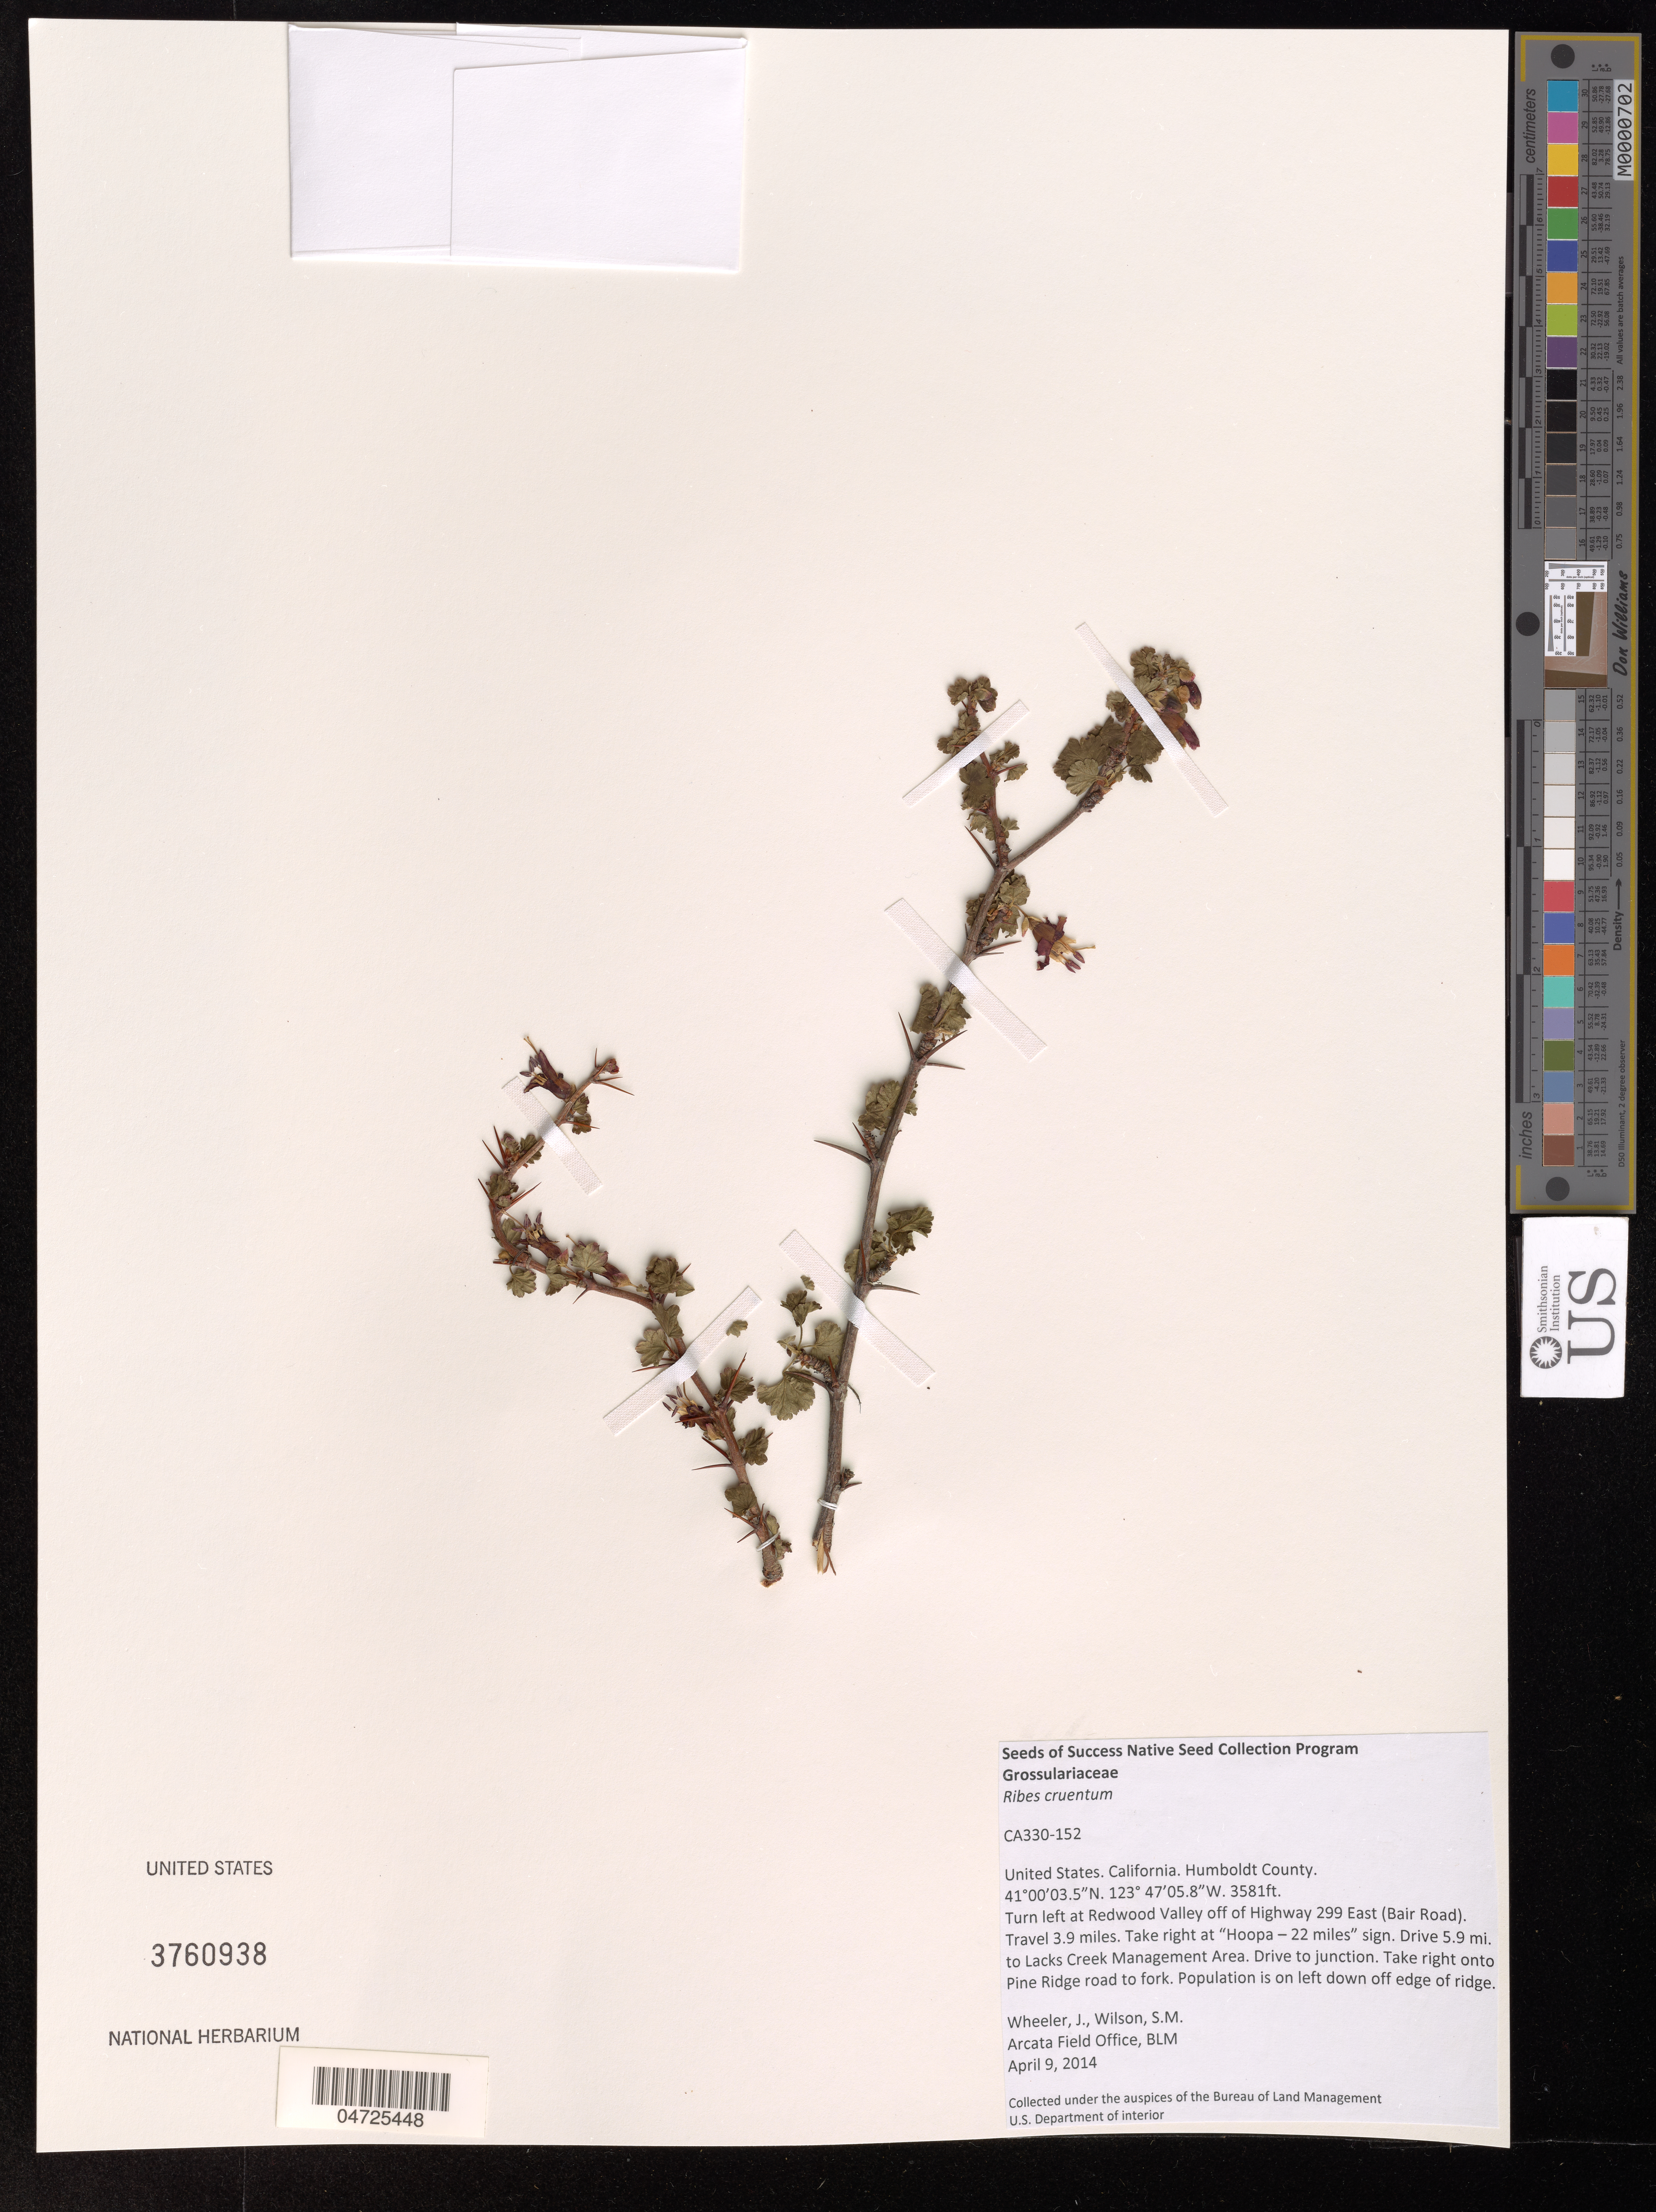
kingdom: Plantae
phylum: Tracheophyta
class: Magnoliopsida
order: Saxifragales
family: Grossulariaceae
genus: Ribes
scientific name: Ribes cruentum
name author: Greene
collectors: J. Wheeler & S. Wilson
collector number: CA330-152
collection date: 2014-04-09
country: United States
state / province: California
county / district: Humboldt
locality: Humboldt County. Turn left at Redwood Valley off of Highway 299 East (Bair Road). Travel 3.9 miles. Take right at "Hoopa - 22 miles" sign. Drive 5.9 mi. to Lacks Creek Management Area. Drive to junction. Take right onto Pine Ridge road to fork.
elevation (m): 1091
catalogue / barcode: US 3760938